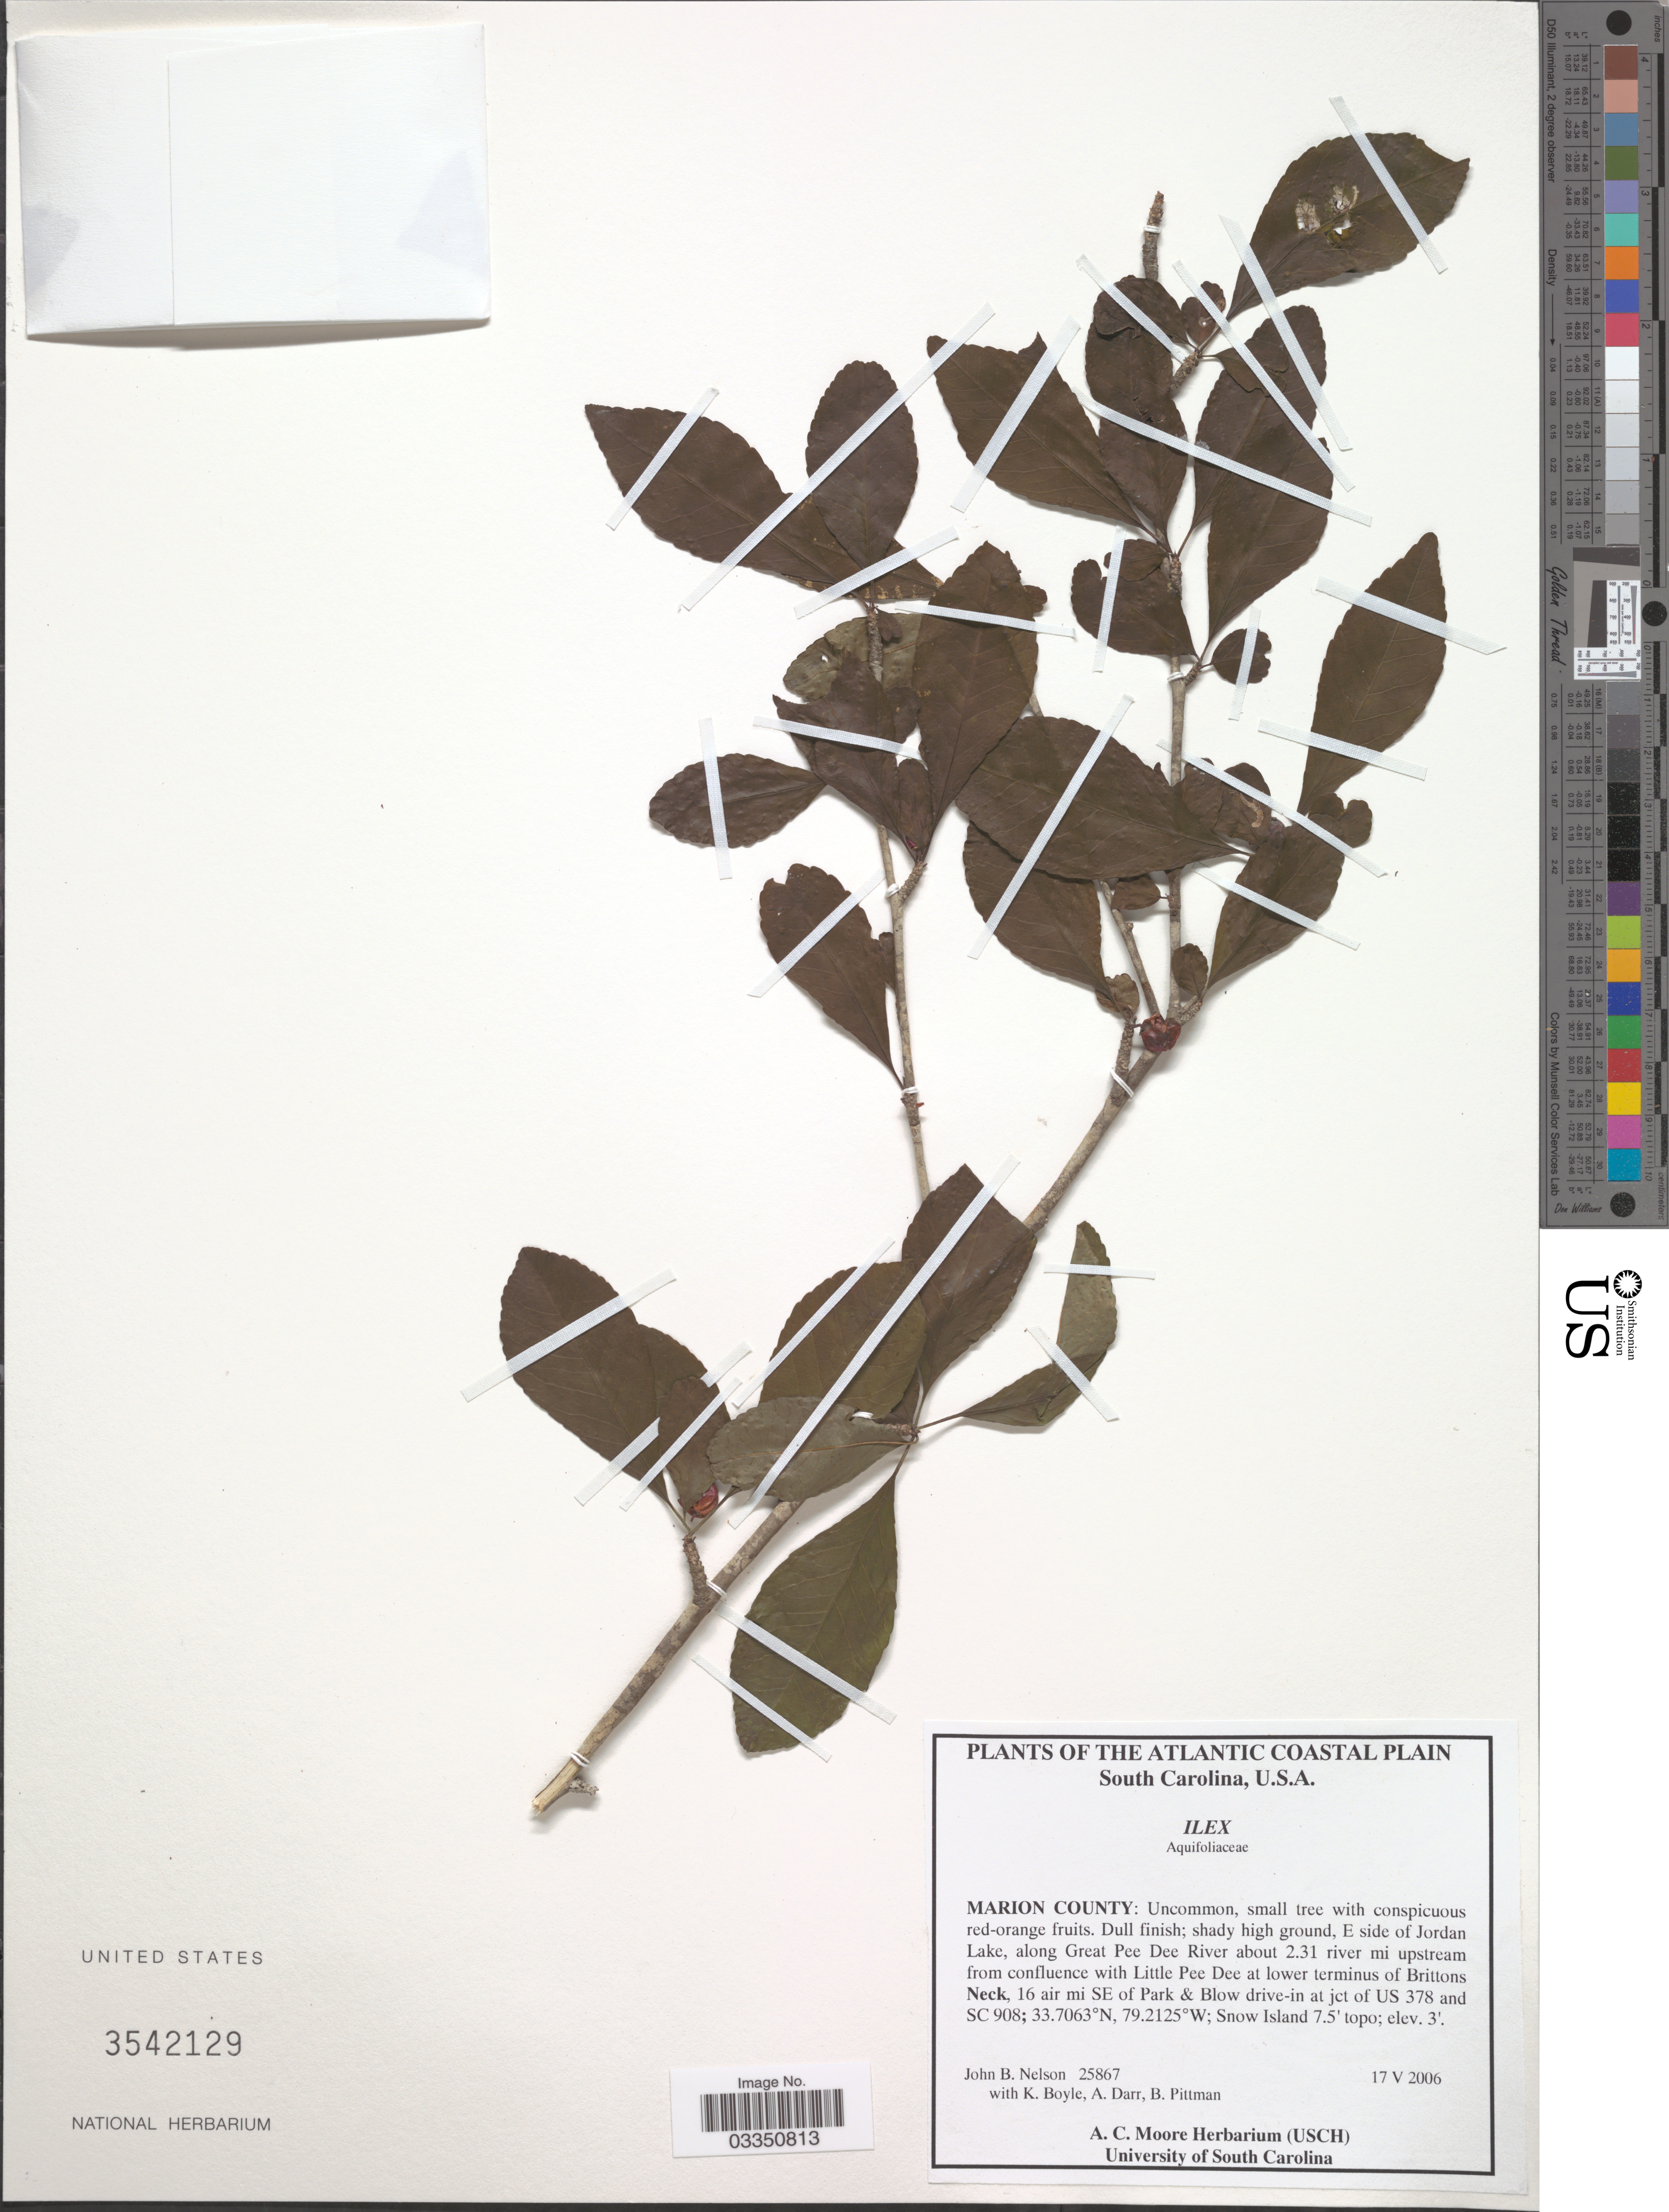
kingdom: Plantae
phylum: Tracheophyta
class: Magnoliopsida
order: Aquifoliales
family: Aquifoliaceae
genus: Ilex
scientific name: Ilex sp.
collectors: J. B. Nelson, K. Boyle, A. Darr & B. Pittman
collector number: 25867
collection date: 2006-05-17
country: United States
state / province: South Carolina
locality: The Atlantic Coastal Plain, Marion County, E side of Jordan Lake, along Great Pee Dee at lower terminus of Brittons Neck, 16 air mi SE of Park & Blow drive-in at jct of US 378 and SC908, Snow Island 7.5' topo.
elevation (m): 1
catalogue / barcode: US 3542129